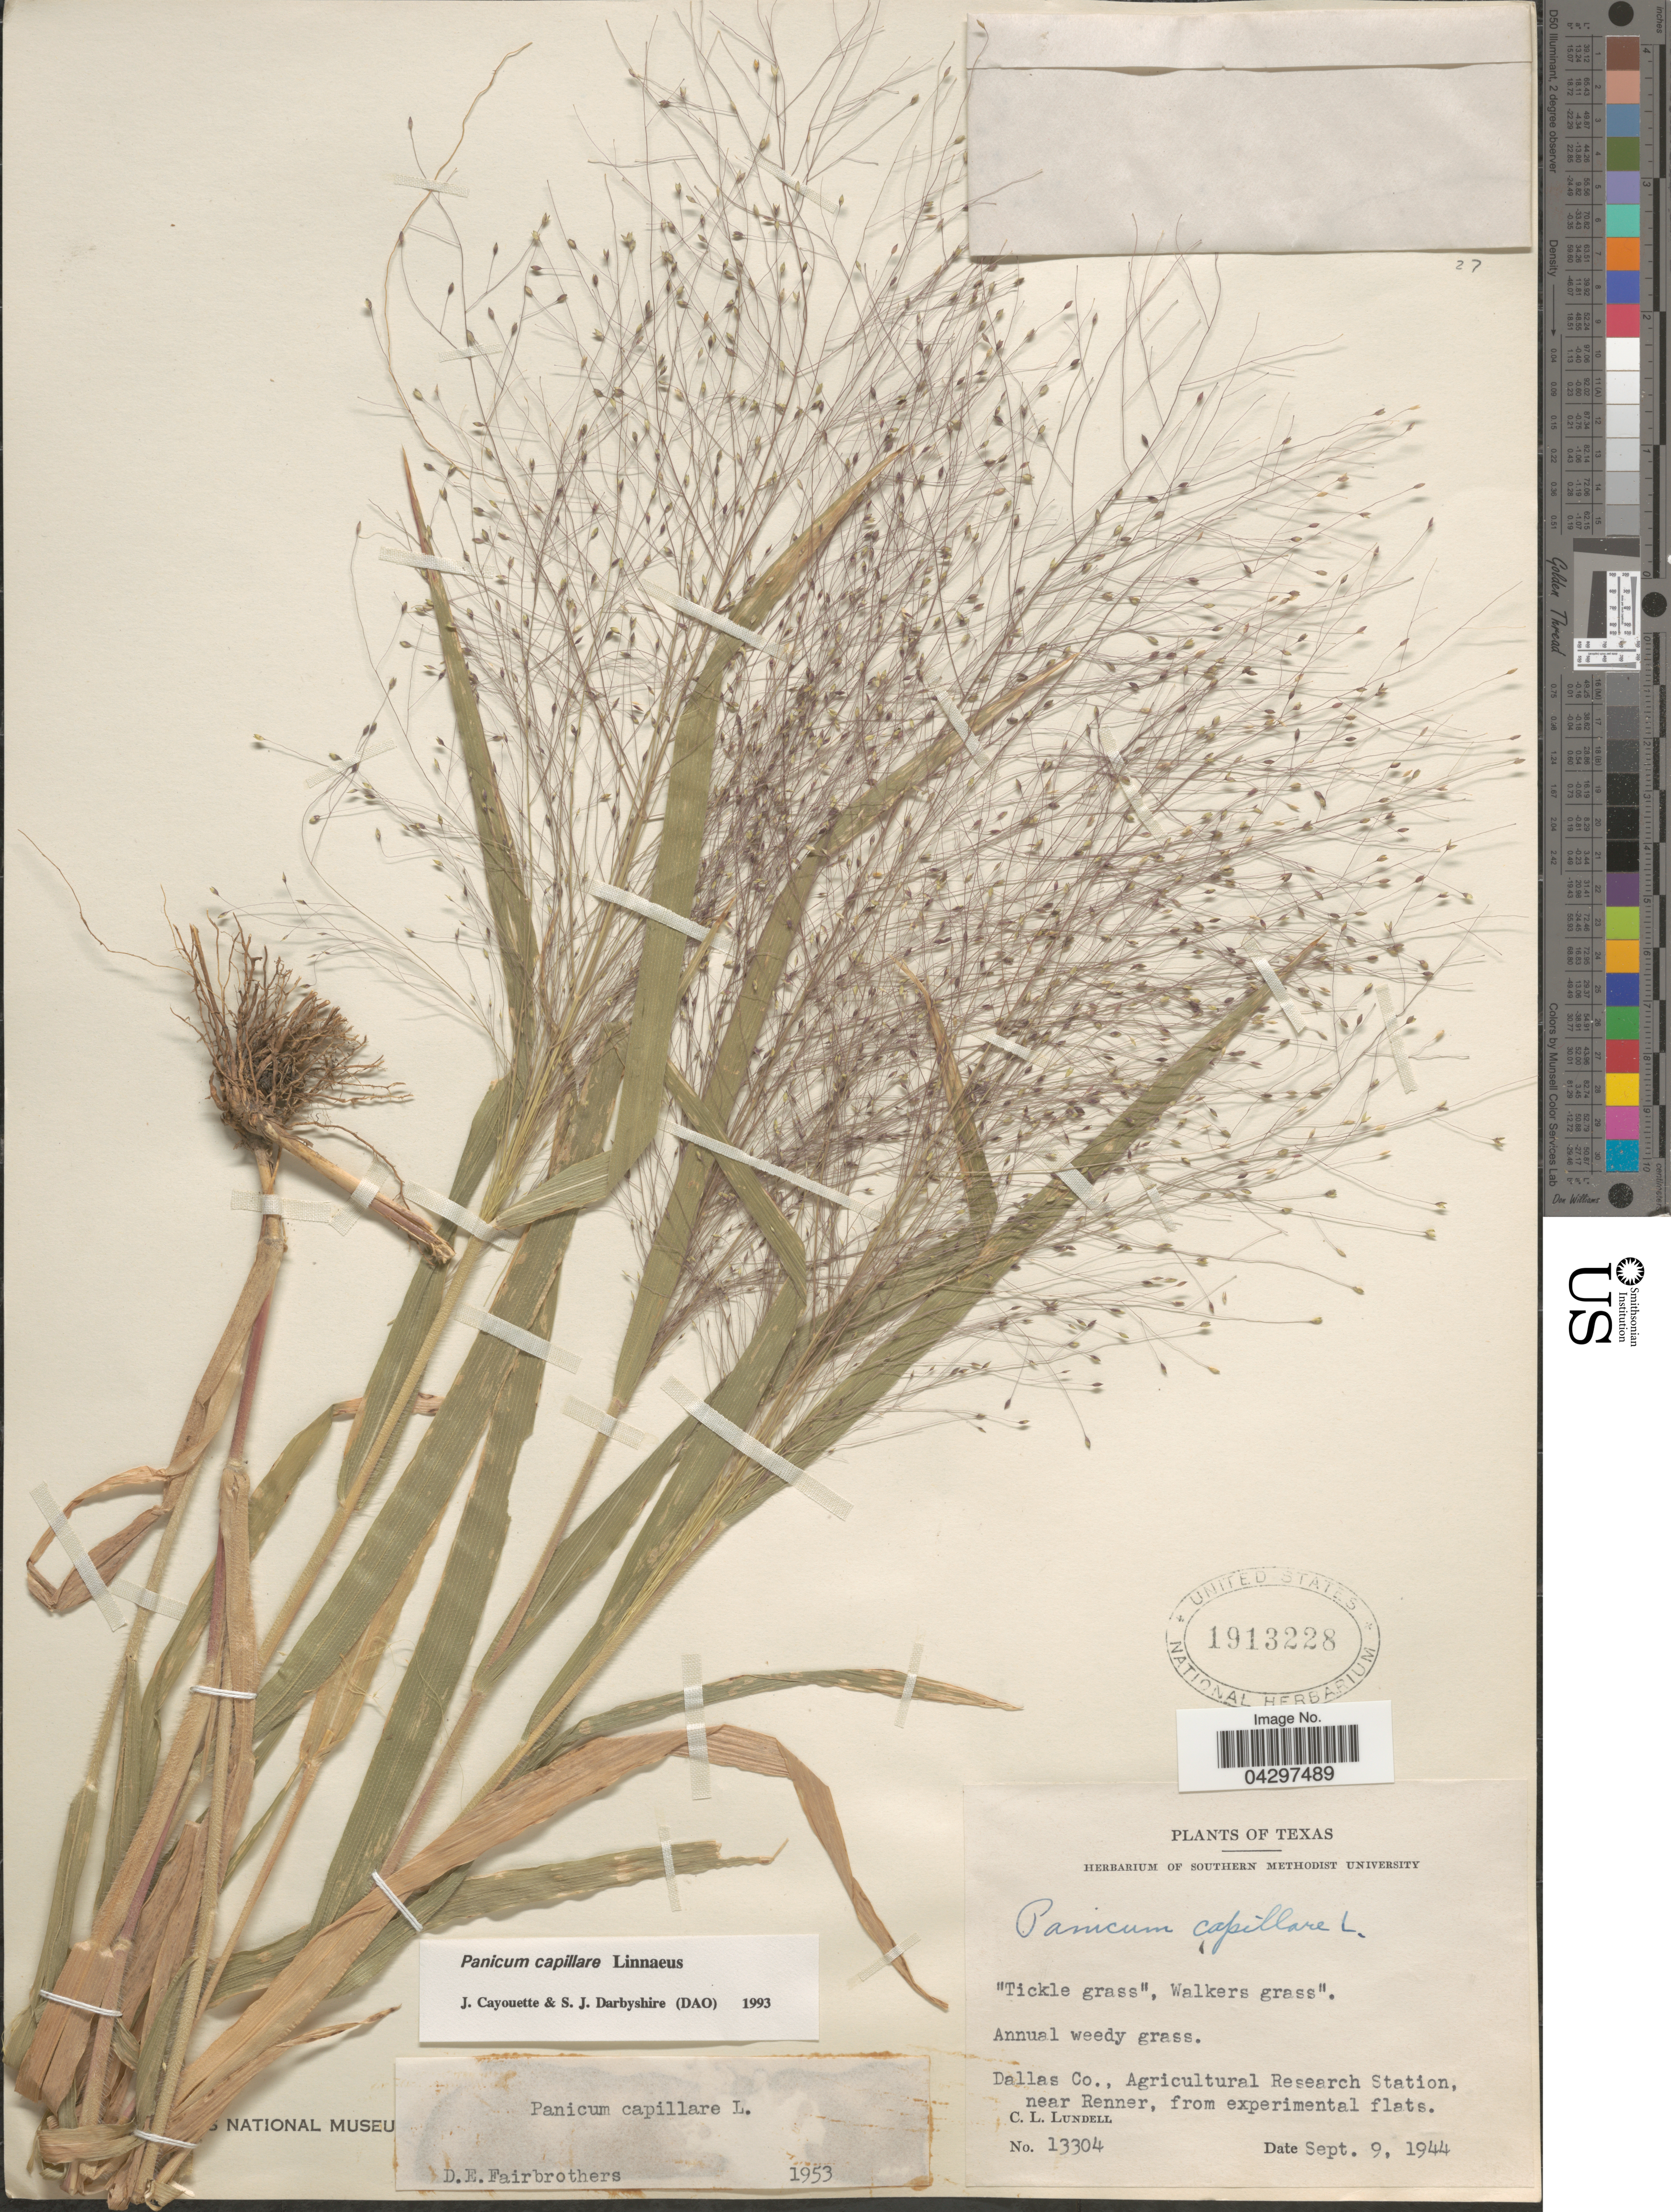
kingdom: Plantae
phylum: Tracheophyta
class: Liliopsida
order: Poales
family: Poaceae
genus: Panicum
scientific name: Panicum capillare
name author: L.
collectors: C. L. Lundell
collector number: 13304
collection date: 1944-09-09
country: United States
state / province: Texas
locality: Dallas Co., Agricultural Research Station, near Renner, from experimental flats.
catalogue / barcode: US 1913228